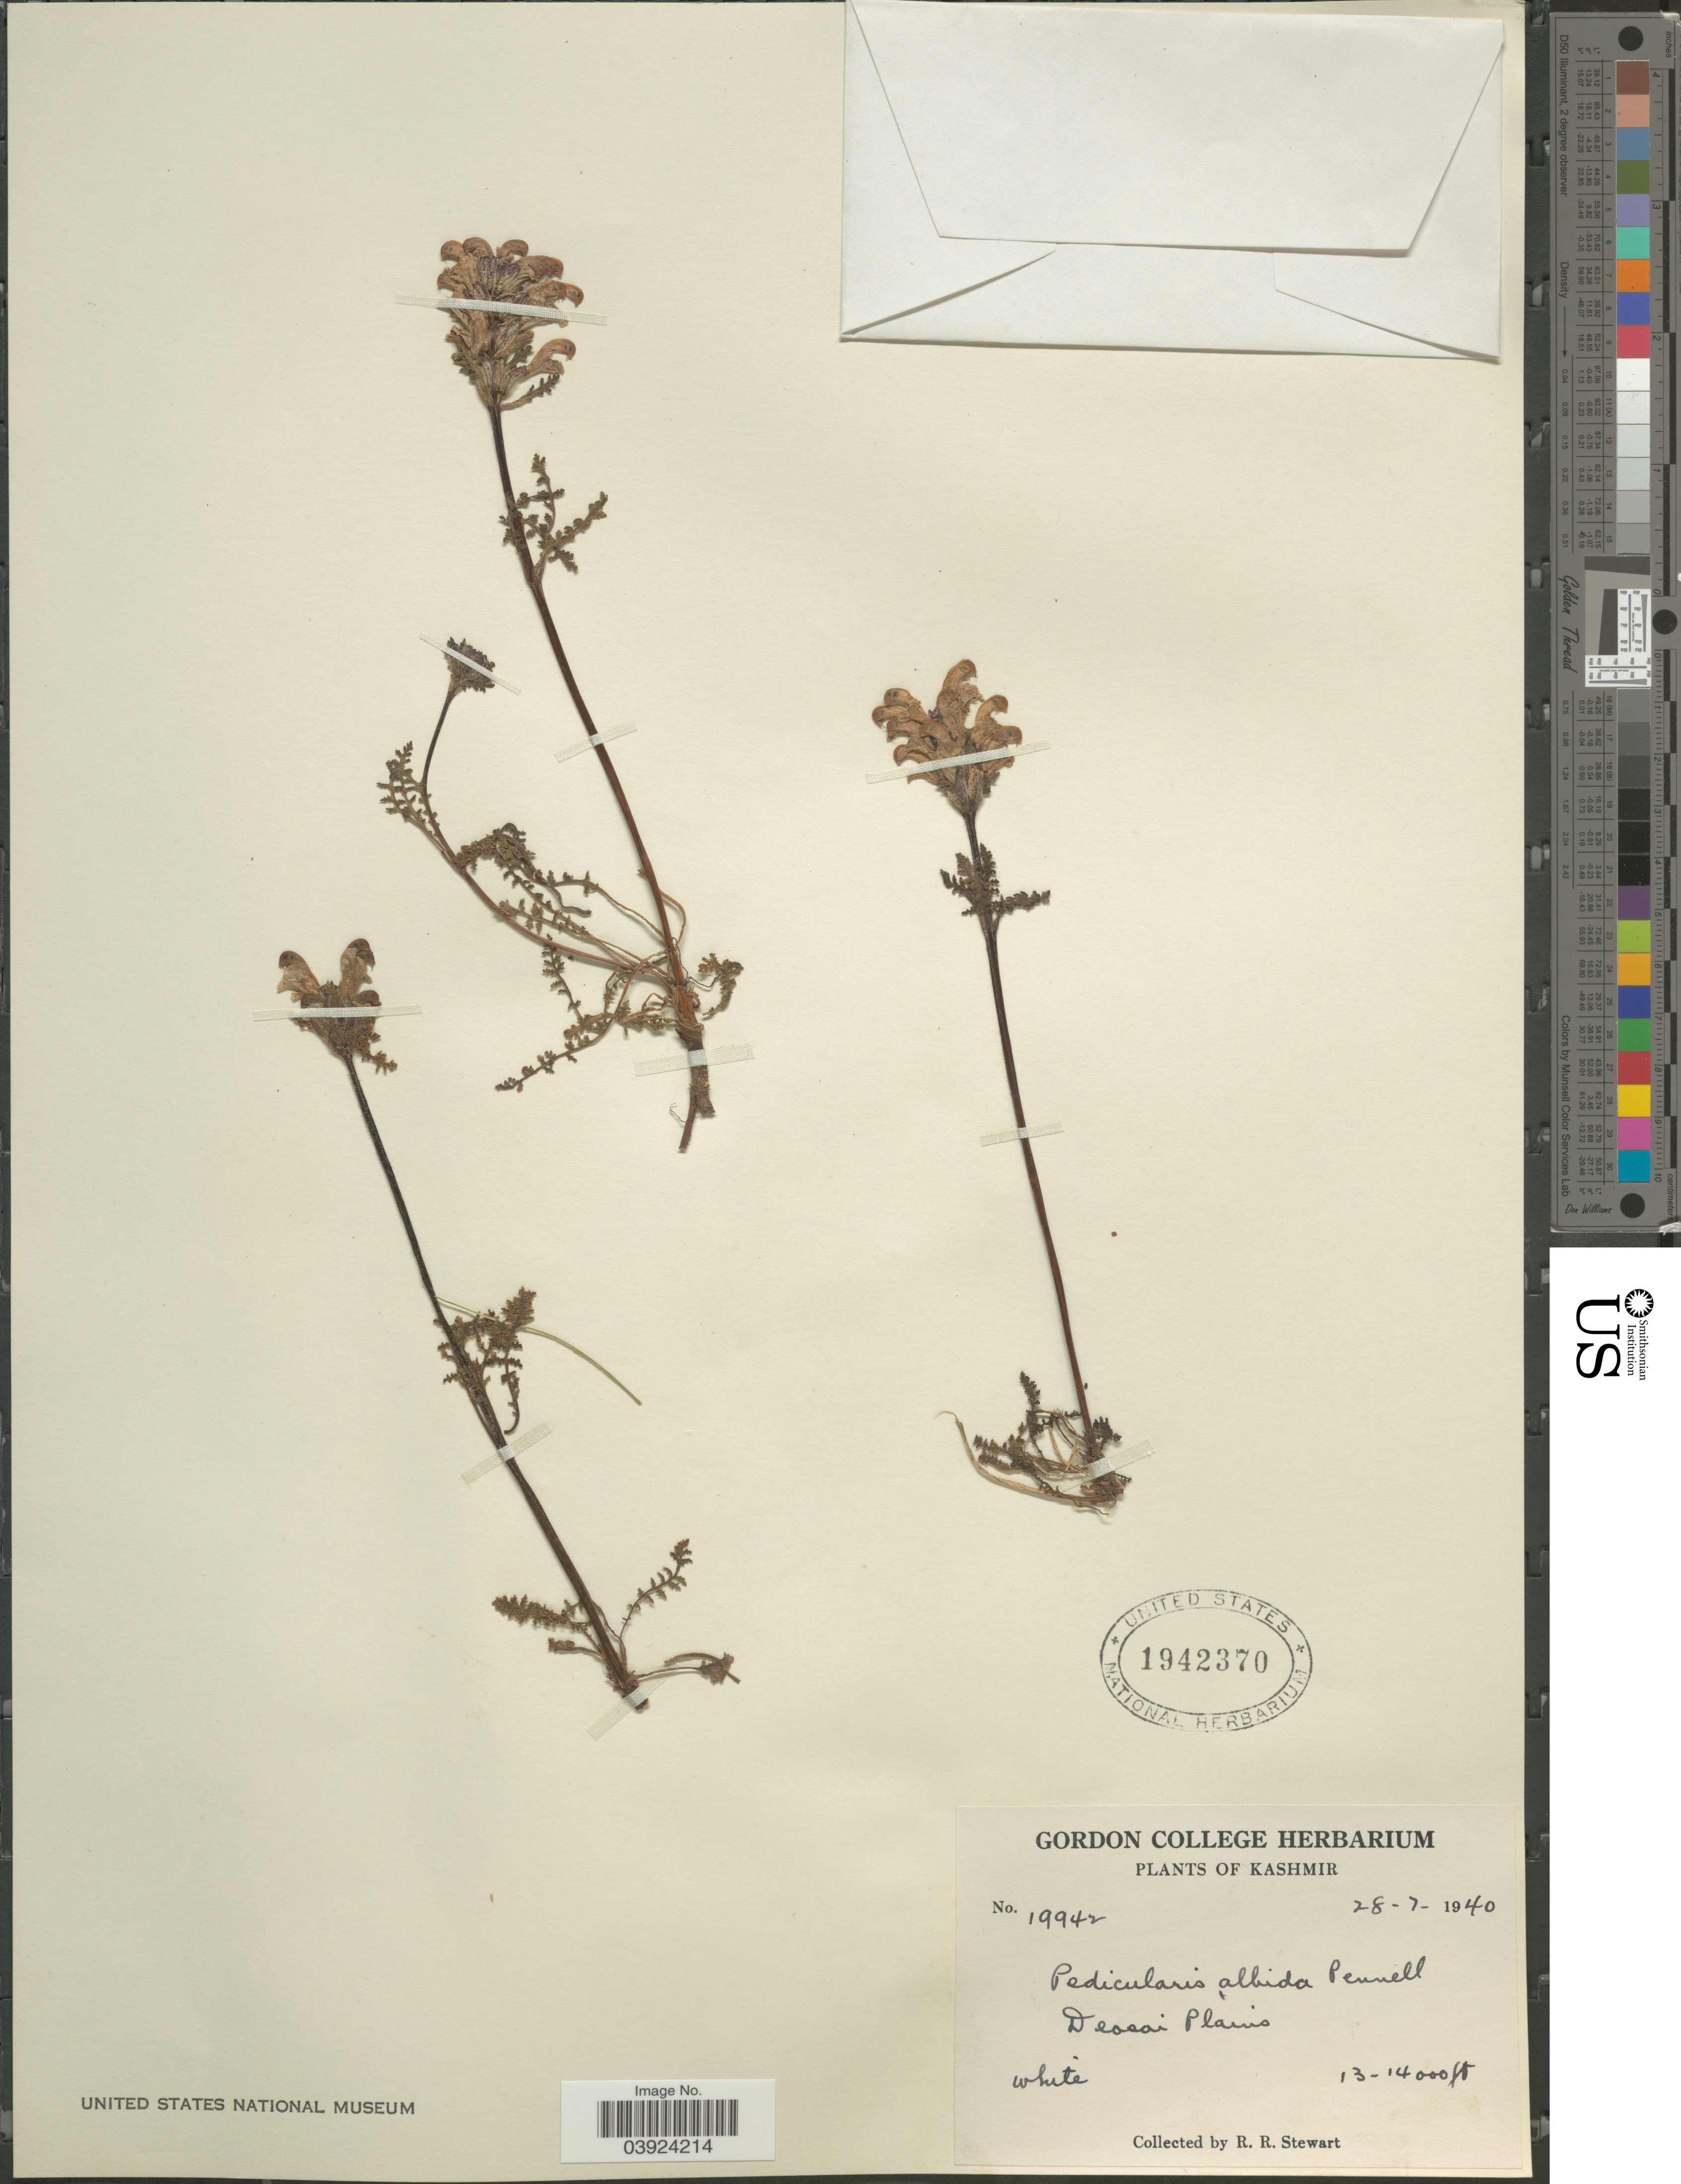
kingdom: Plantae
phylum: Tracheophyta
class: Magnoliopsida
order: Lamiales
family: Orobanchaceae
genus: Pedicularis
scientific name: Pedicularis cheilanthifolia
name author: Schrenk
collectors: R. Stewart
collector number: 19942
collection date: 1940-07-28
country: India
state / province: Jammu and Kashmir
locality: Kashmir. Deosai Plains.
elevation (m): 3962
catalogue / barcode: US 1942370